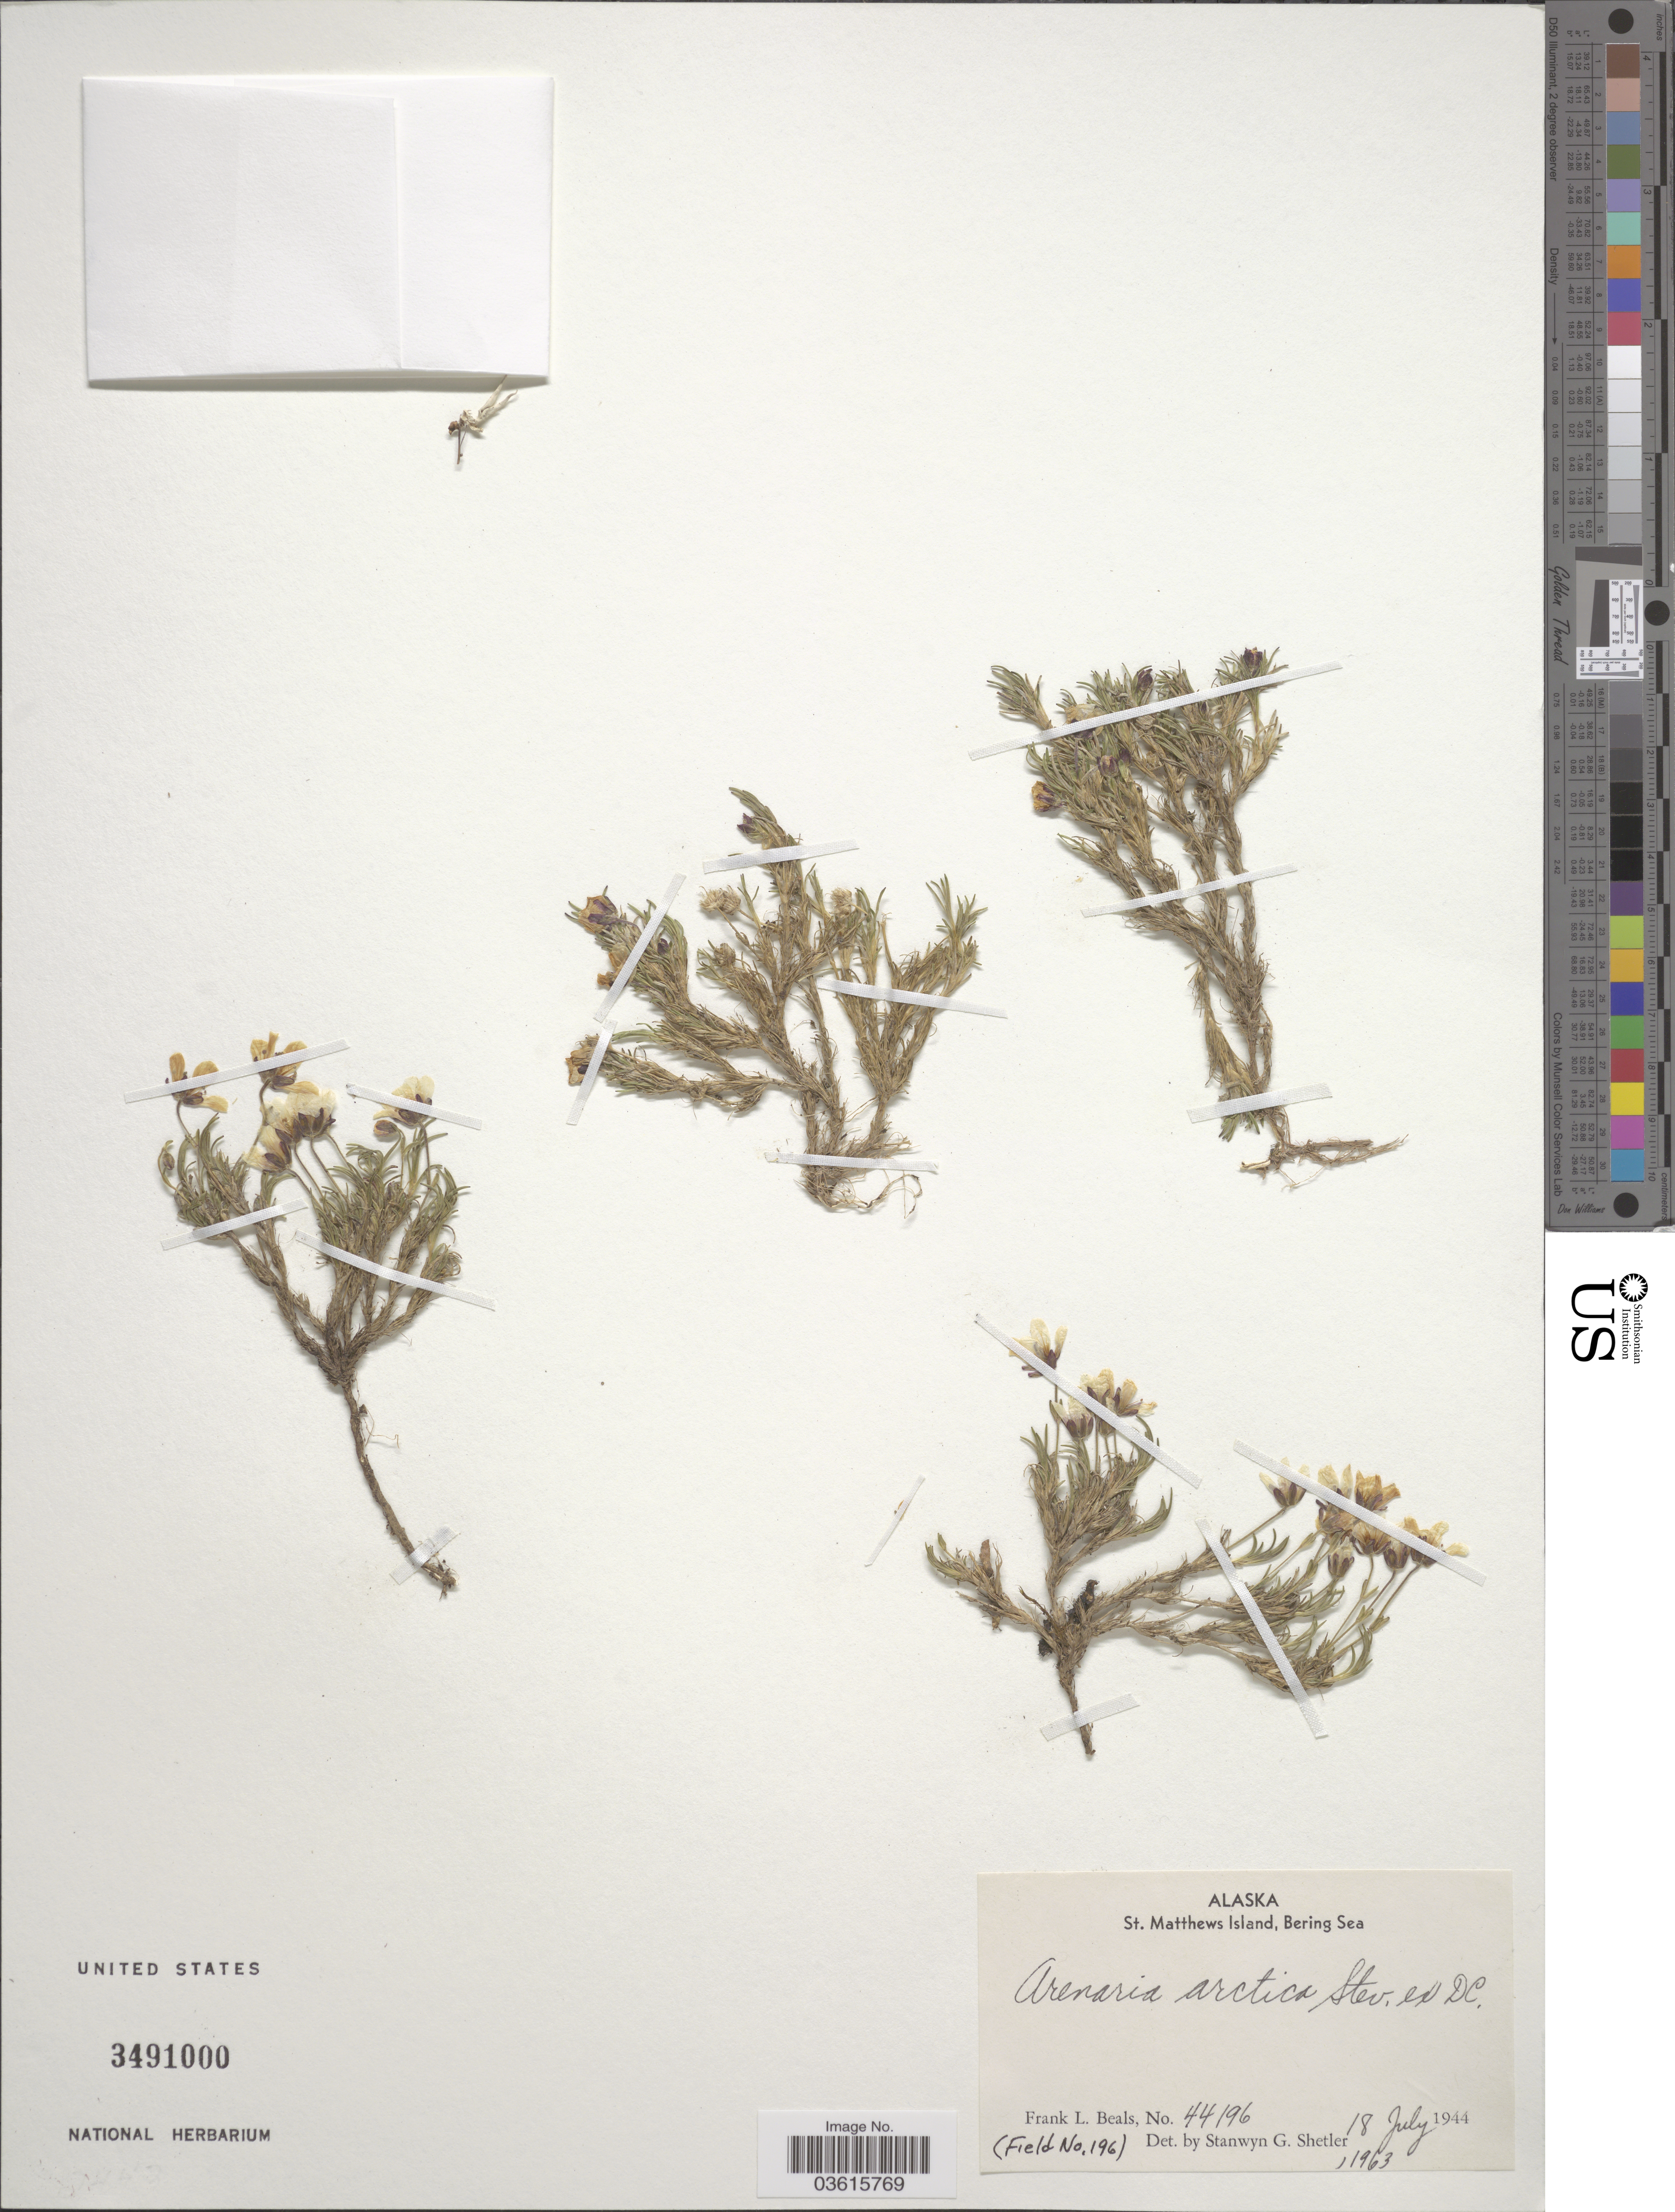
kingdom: Plantae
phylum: Tracheophyta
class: Magnoliopsida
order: Caryophyllales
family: Caryophyllaceae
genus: Cherleria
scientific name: Cherleria arctica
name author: (Steven ex Ser.) A.J. Moore & Dillenb.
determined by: Strong, M. T., (US), Smithsonian Institution - National Museum of Natural History (UNITED STATES)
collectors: F. Beals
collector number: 44196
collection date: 1944-07-18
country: United States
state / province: Alaska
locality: St. Matthews Island, Bering Sea.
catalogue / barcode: US 3491000